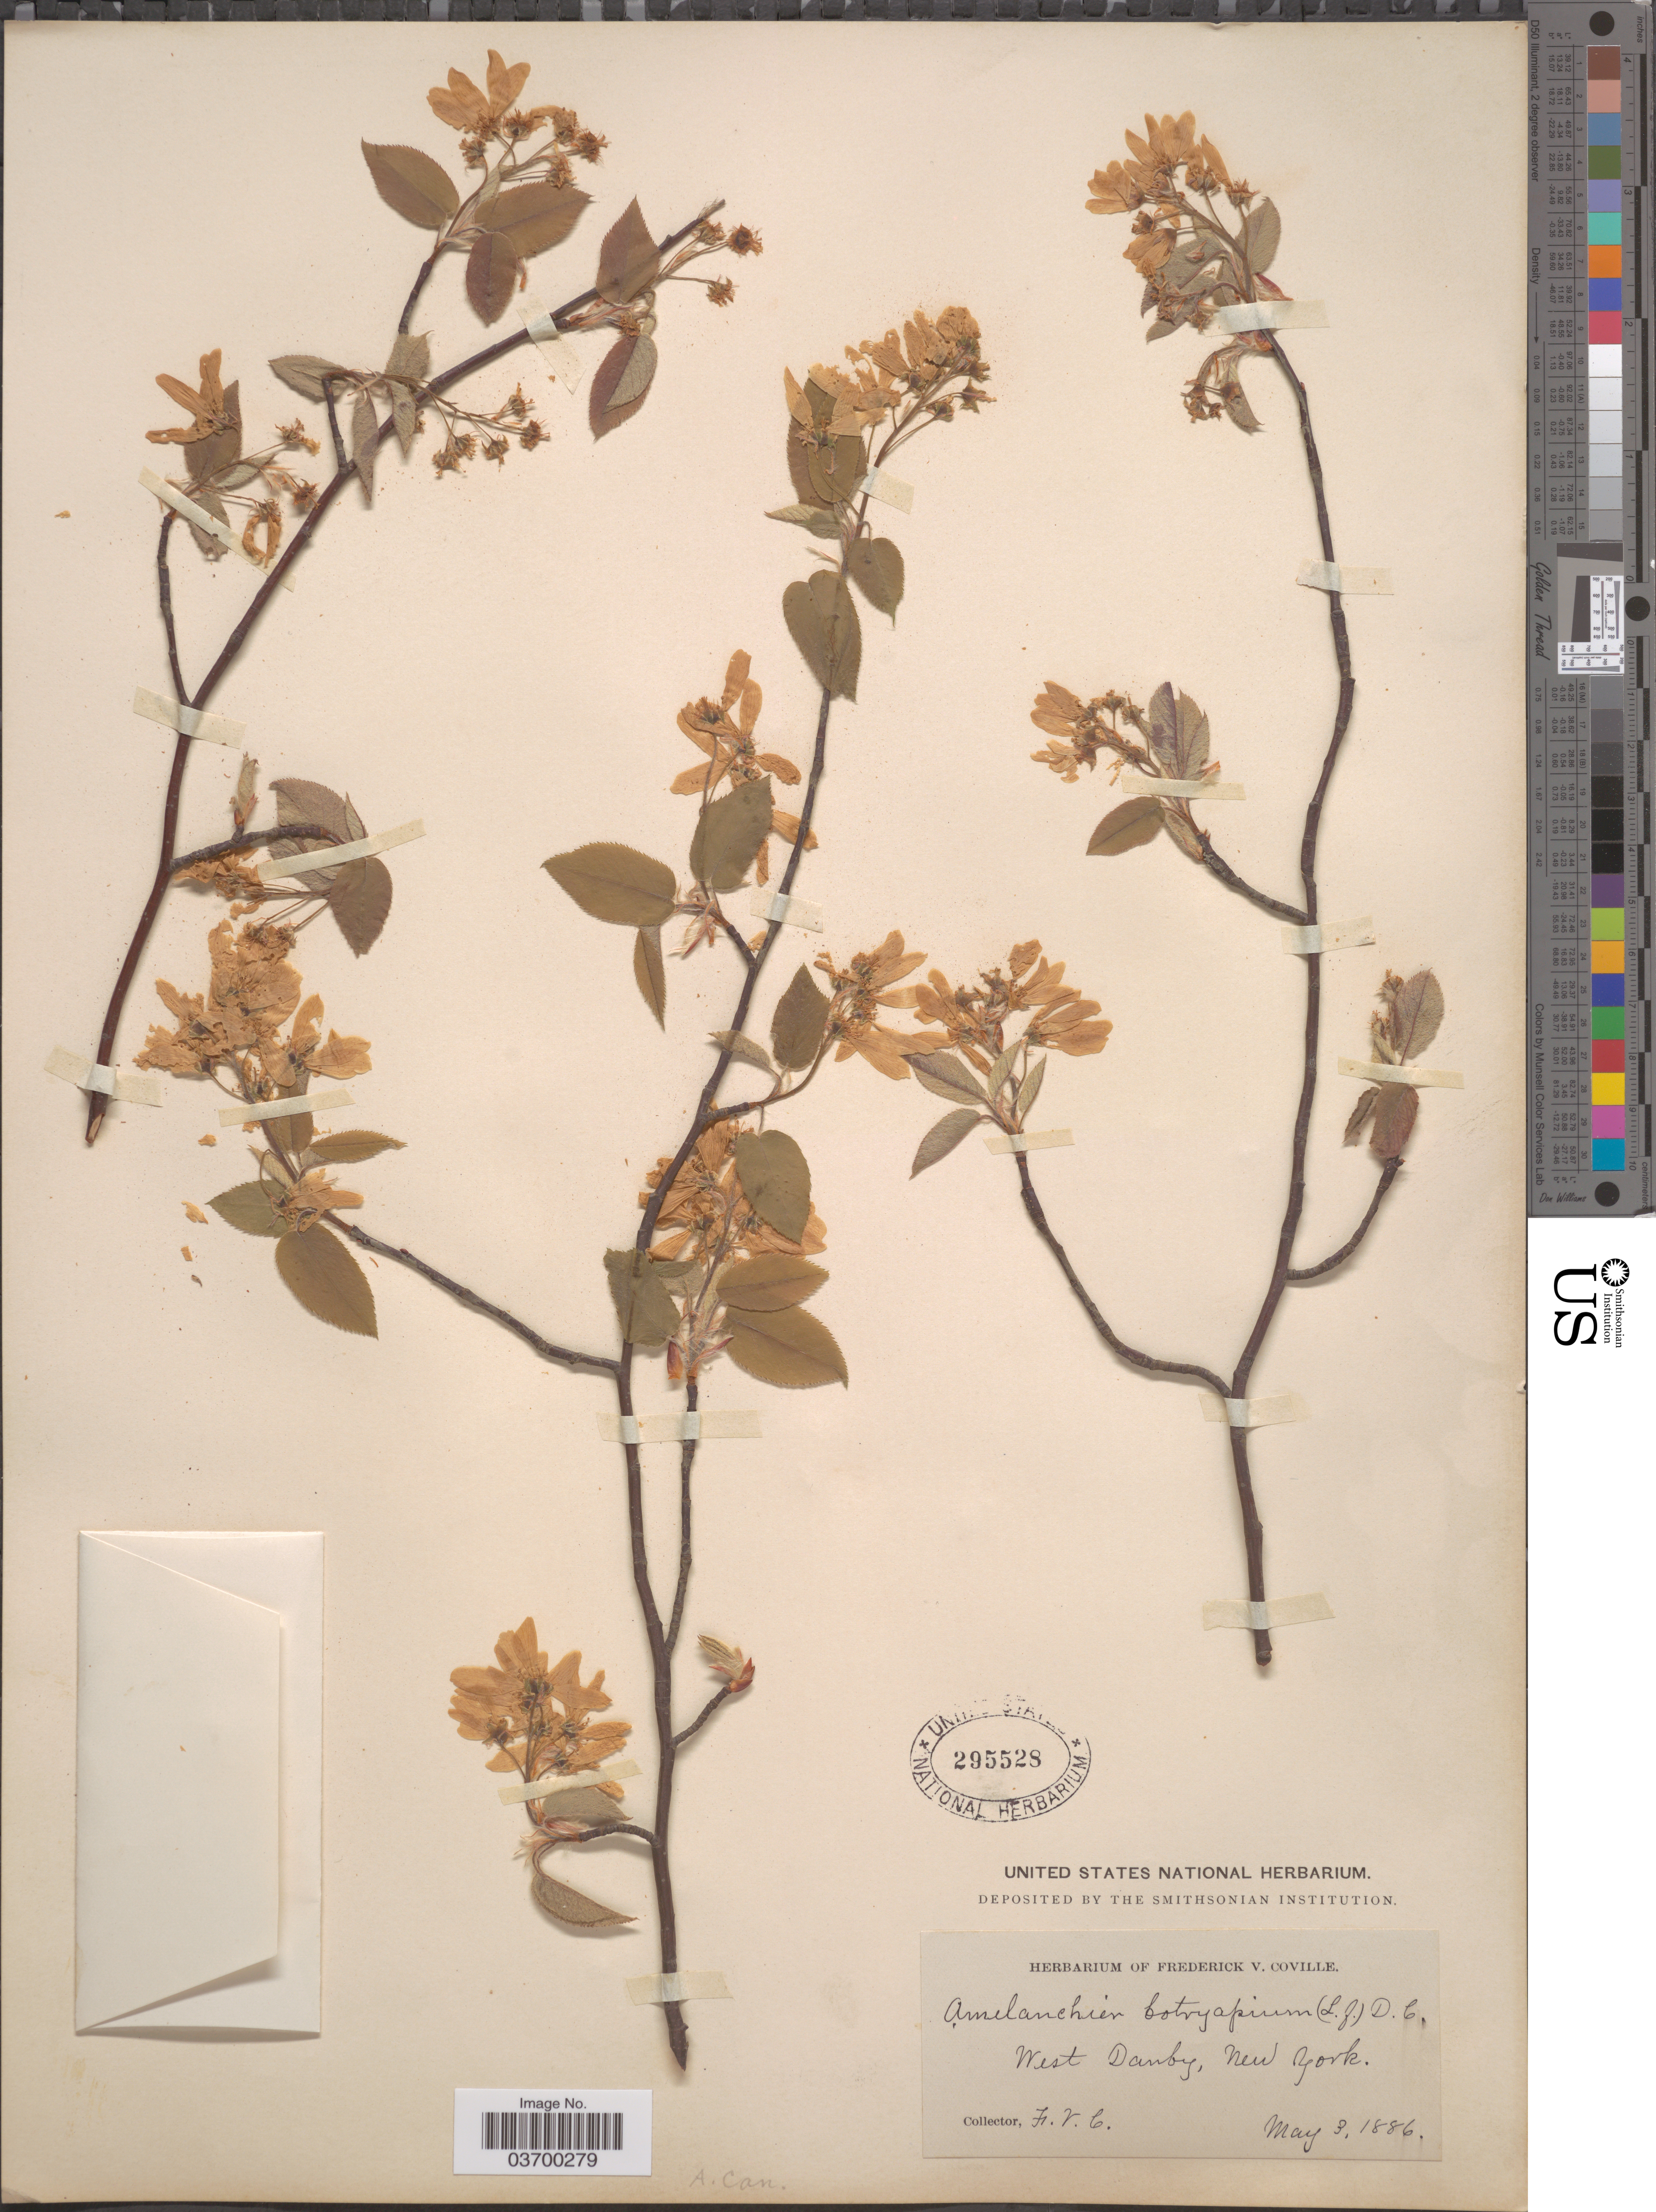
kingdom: Plantae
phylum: Tracheophyta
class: Magnoliopsida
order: Rosales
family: Rosaceae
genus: Amelanchier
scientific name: Amelanchier botryapium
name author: DC.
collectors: F. V. Coville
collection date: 1886-05-03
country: United States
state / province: New York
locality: West Danby.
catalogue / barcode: US 295528